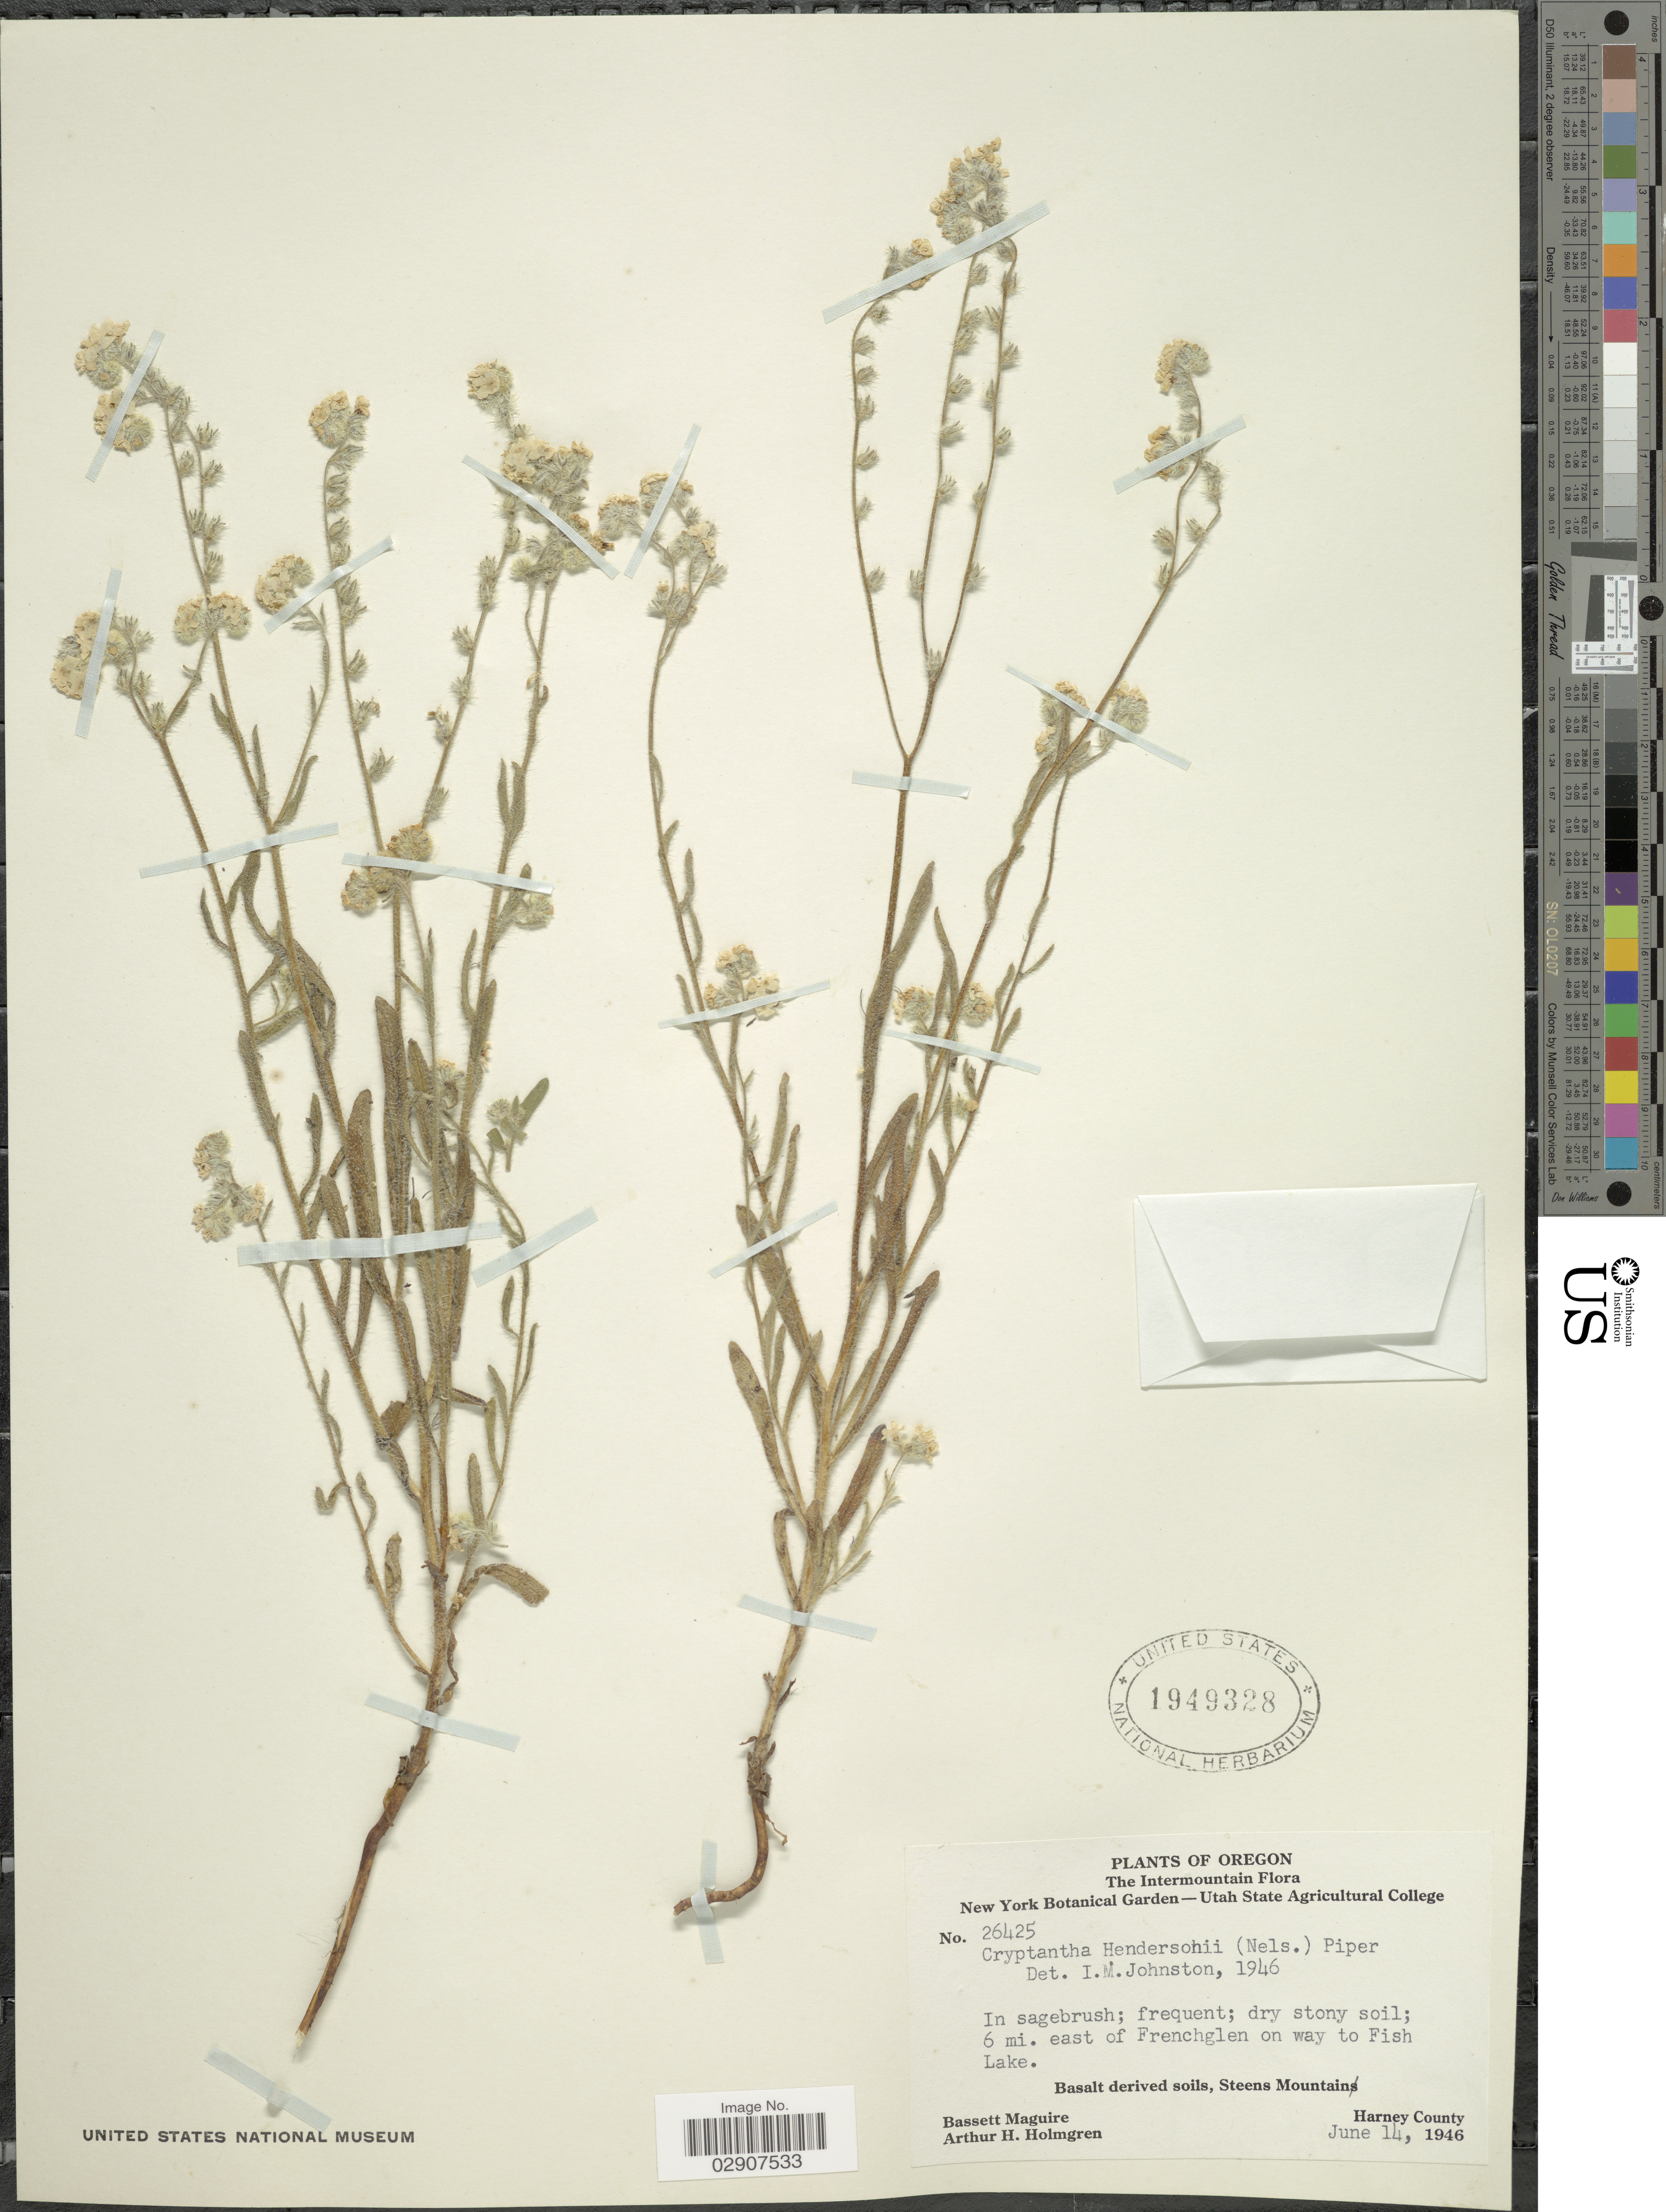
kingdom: Plantae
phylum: Tracheophyta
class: Magnoliopsida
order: Boraginales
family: Boraginaceae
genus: Cryptantha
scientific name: Cryptantha hendersonii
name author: (A. Nelson) A. Nelson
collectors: B. Maguire & A. H. Holmgren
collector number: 26425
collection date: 1946-06-14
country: United States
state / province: Oregon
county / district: Harney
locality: The Intermountain, In sagebrush, 6 mi. east of Frenchglen on way to Fish Lake, Steens Mountain, Harney County.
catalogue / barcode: US 1949328